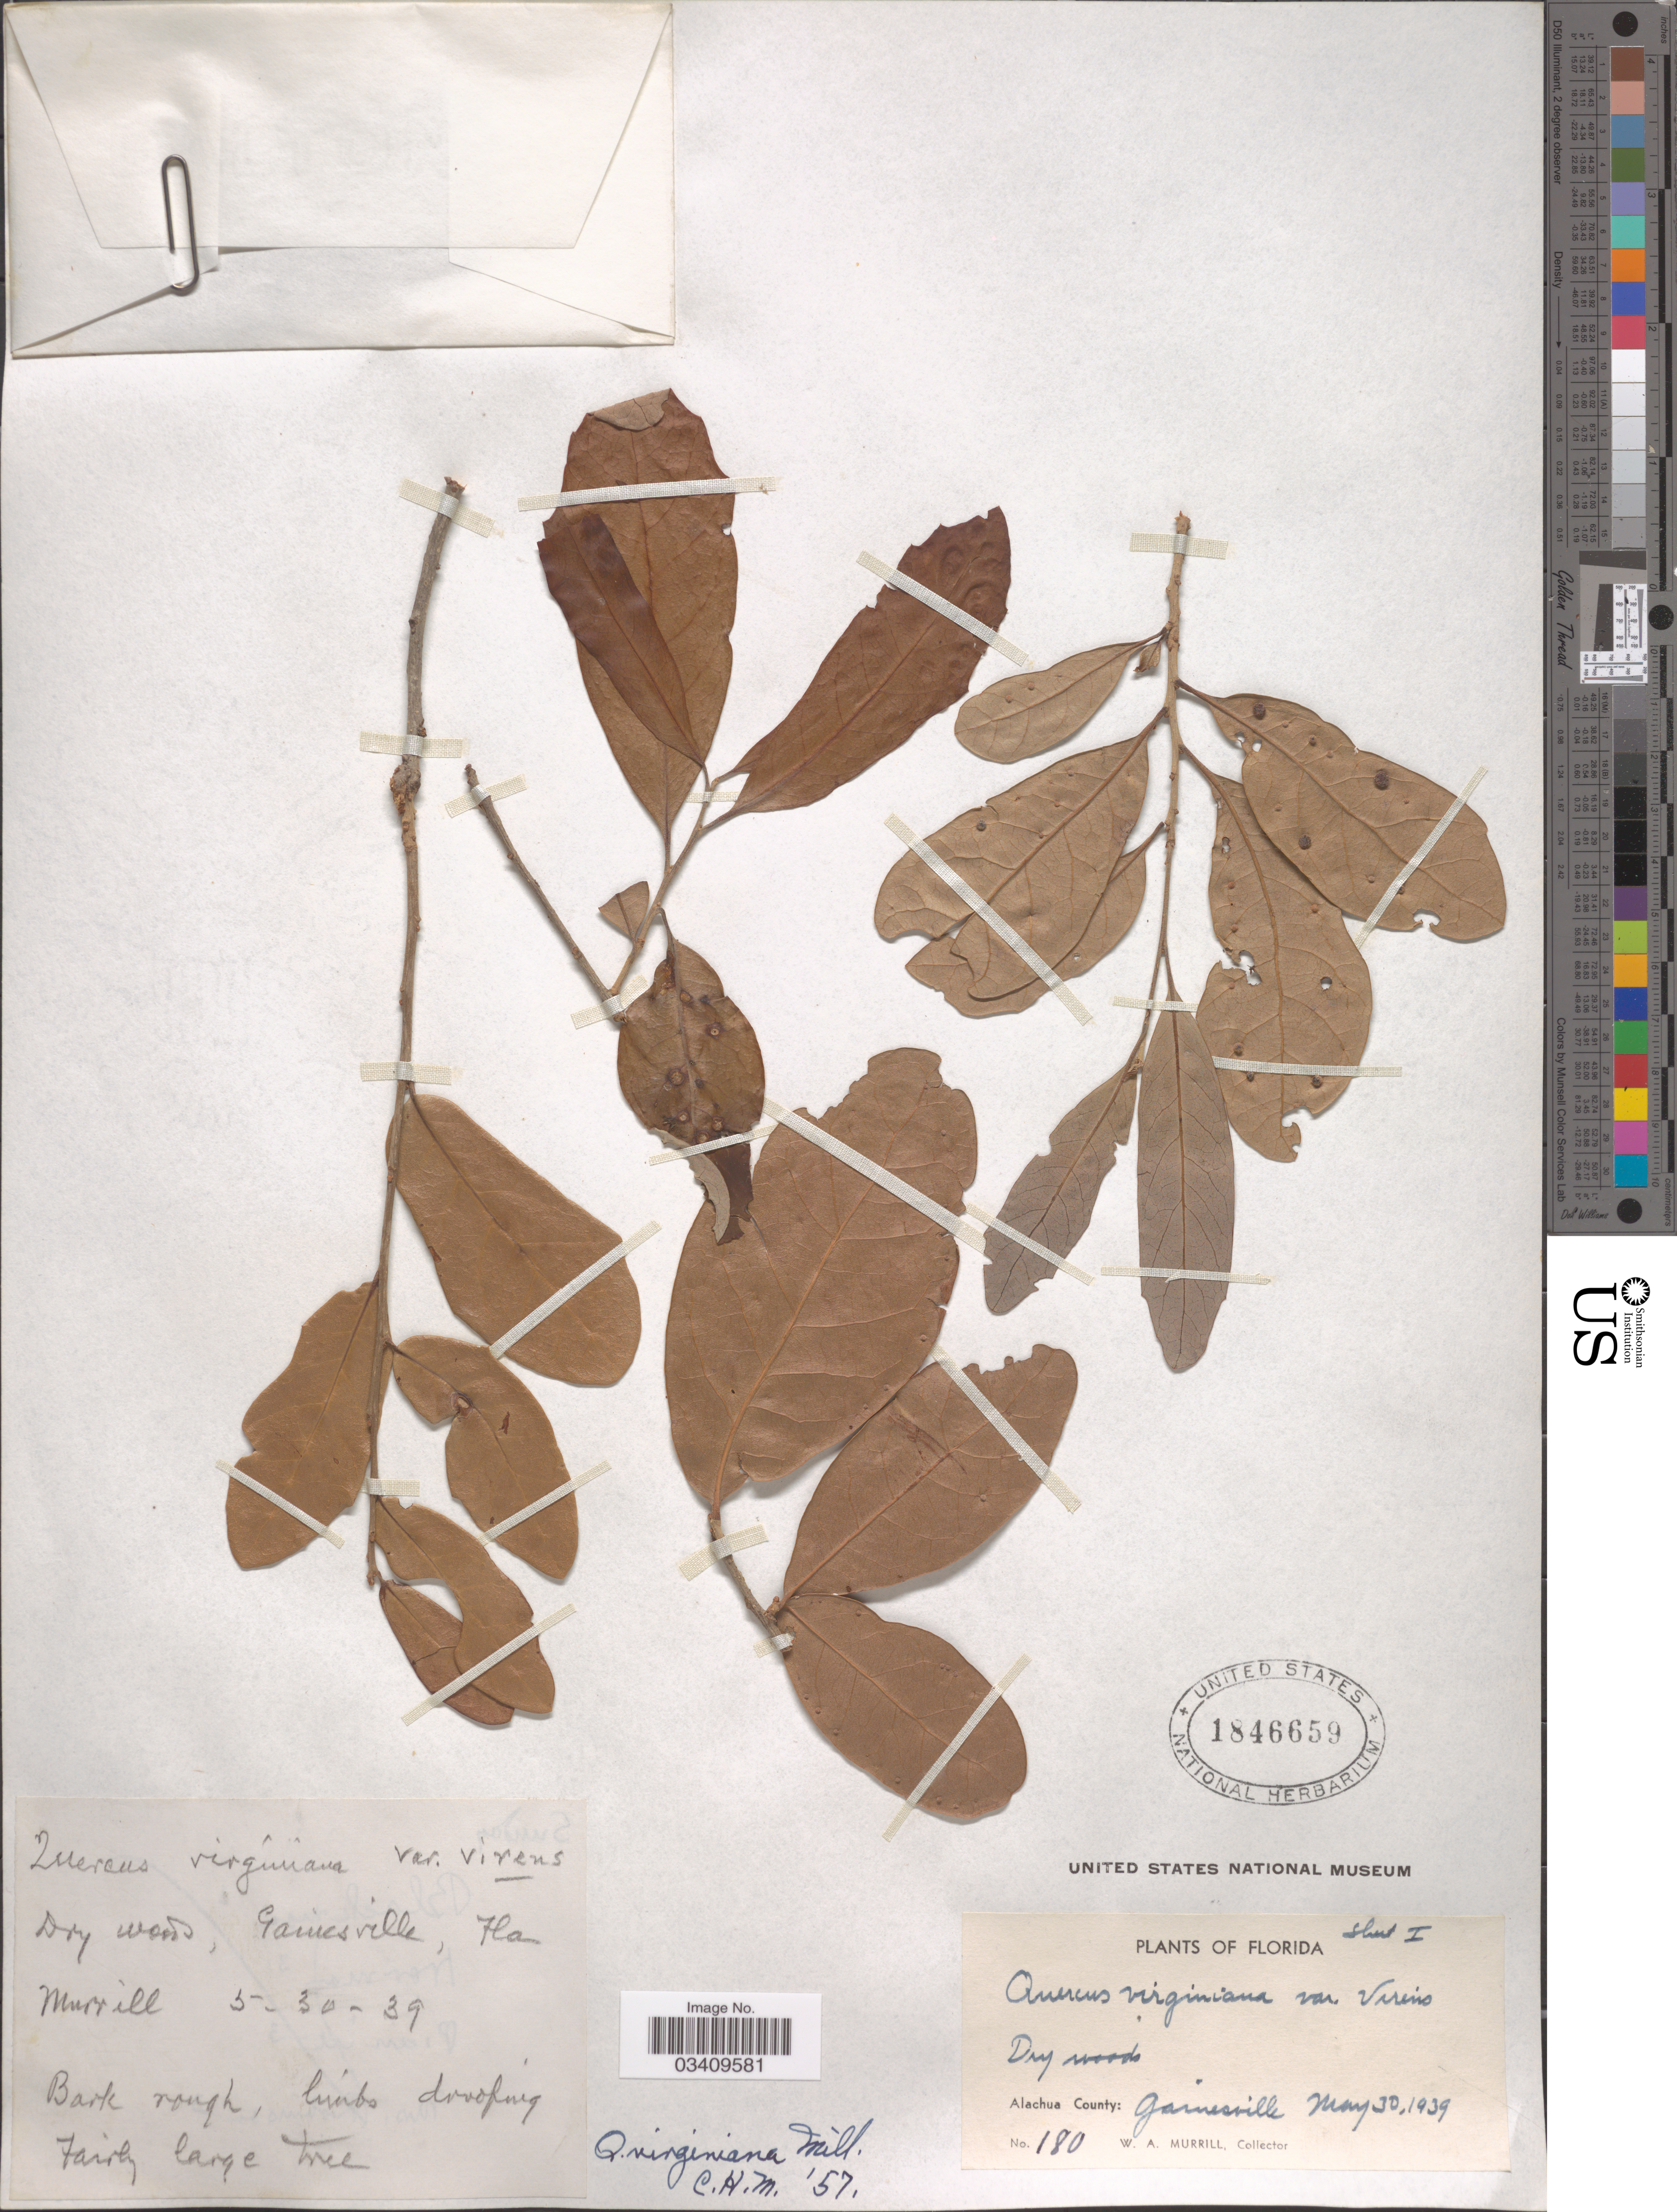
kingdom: Plantae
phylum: Tracheophyta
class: Magnoliopsida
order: Fagales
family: Fagaceae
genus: Quercus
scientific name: Quercus virginiana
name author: Mill.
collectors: W. A. Murrill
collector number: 180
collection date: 1939-05-30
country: United States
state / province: Florida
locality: Alachua County: Gainesville.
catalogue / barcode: US 1846659